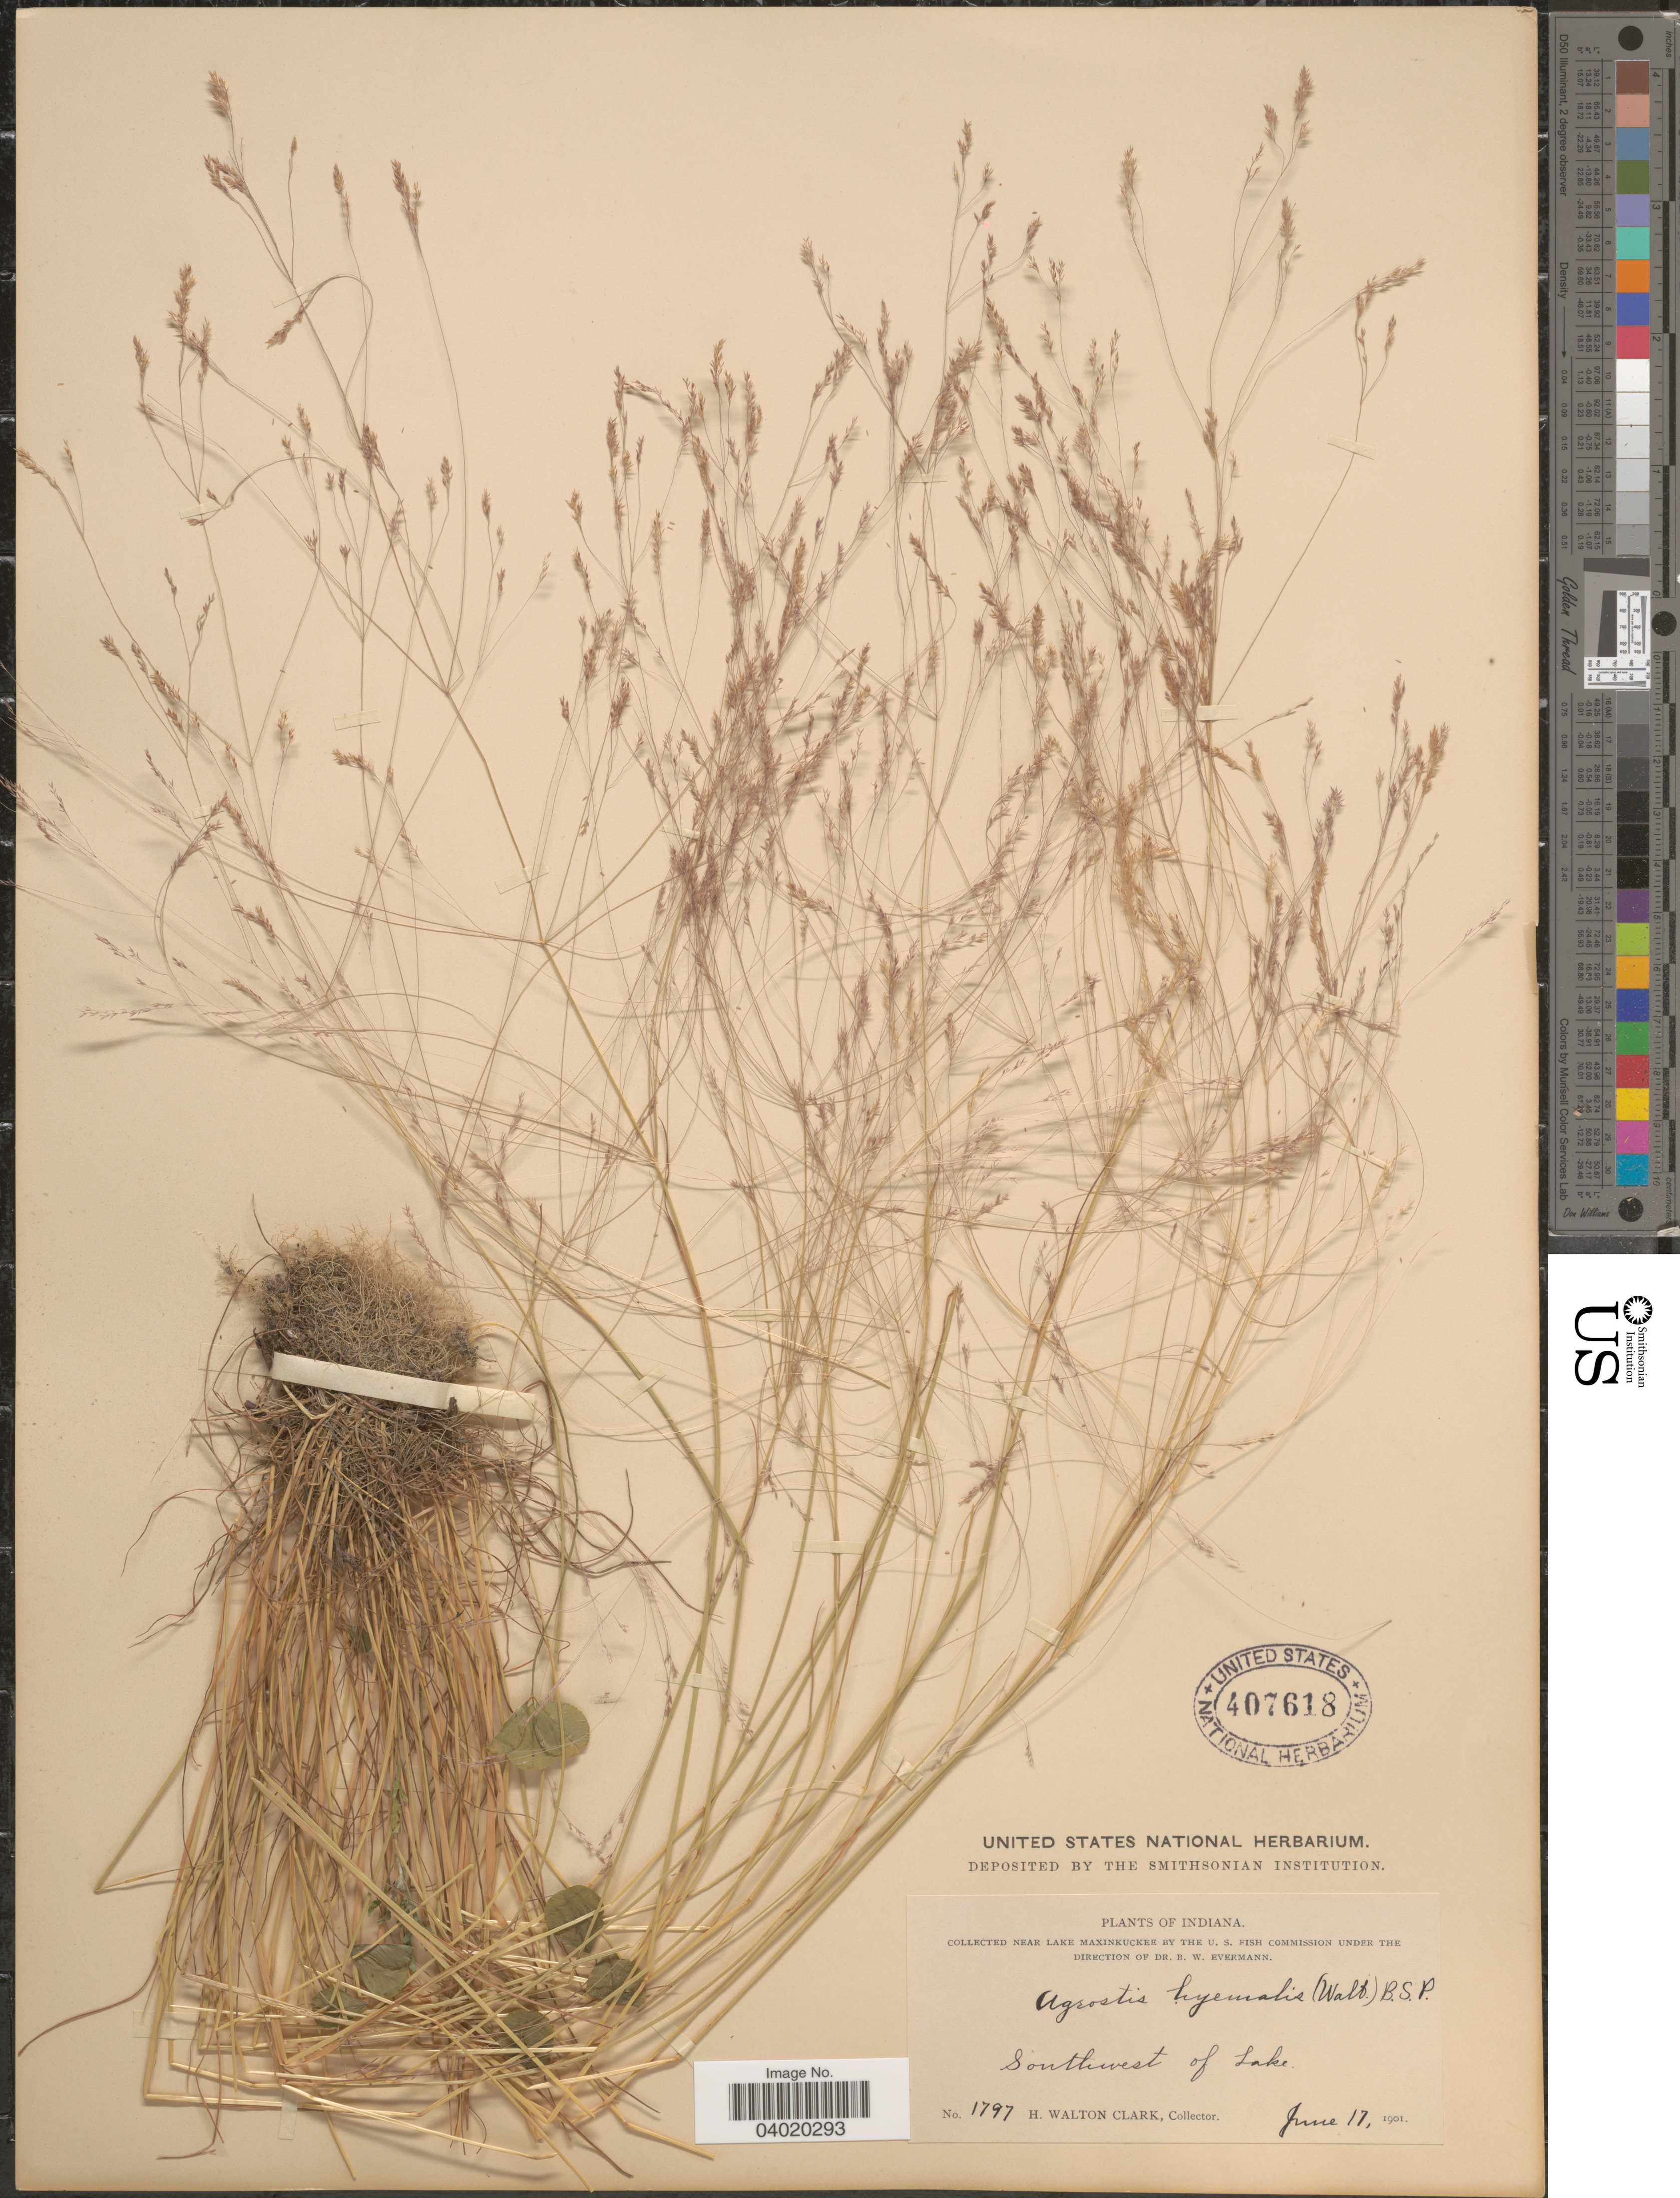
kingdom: Plantae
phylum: Tracheophyta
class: Liliopsida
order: Poales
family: Poaceae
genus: Agrostis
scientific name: Agrostis hyemalis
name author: (Walter) Britton et al.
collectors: H. W. Clark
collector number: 1797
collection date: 1901-06-17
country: United States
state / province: Indiana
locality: Near Lake Maxinkuckee. Southwest of Lake.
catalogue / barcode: US 407618